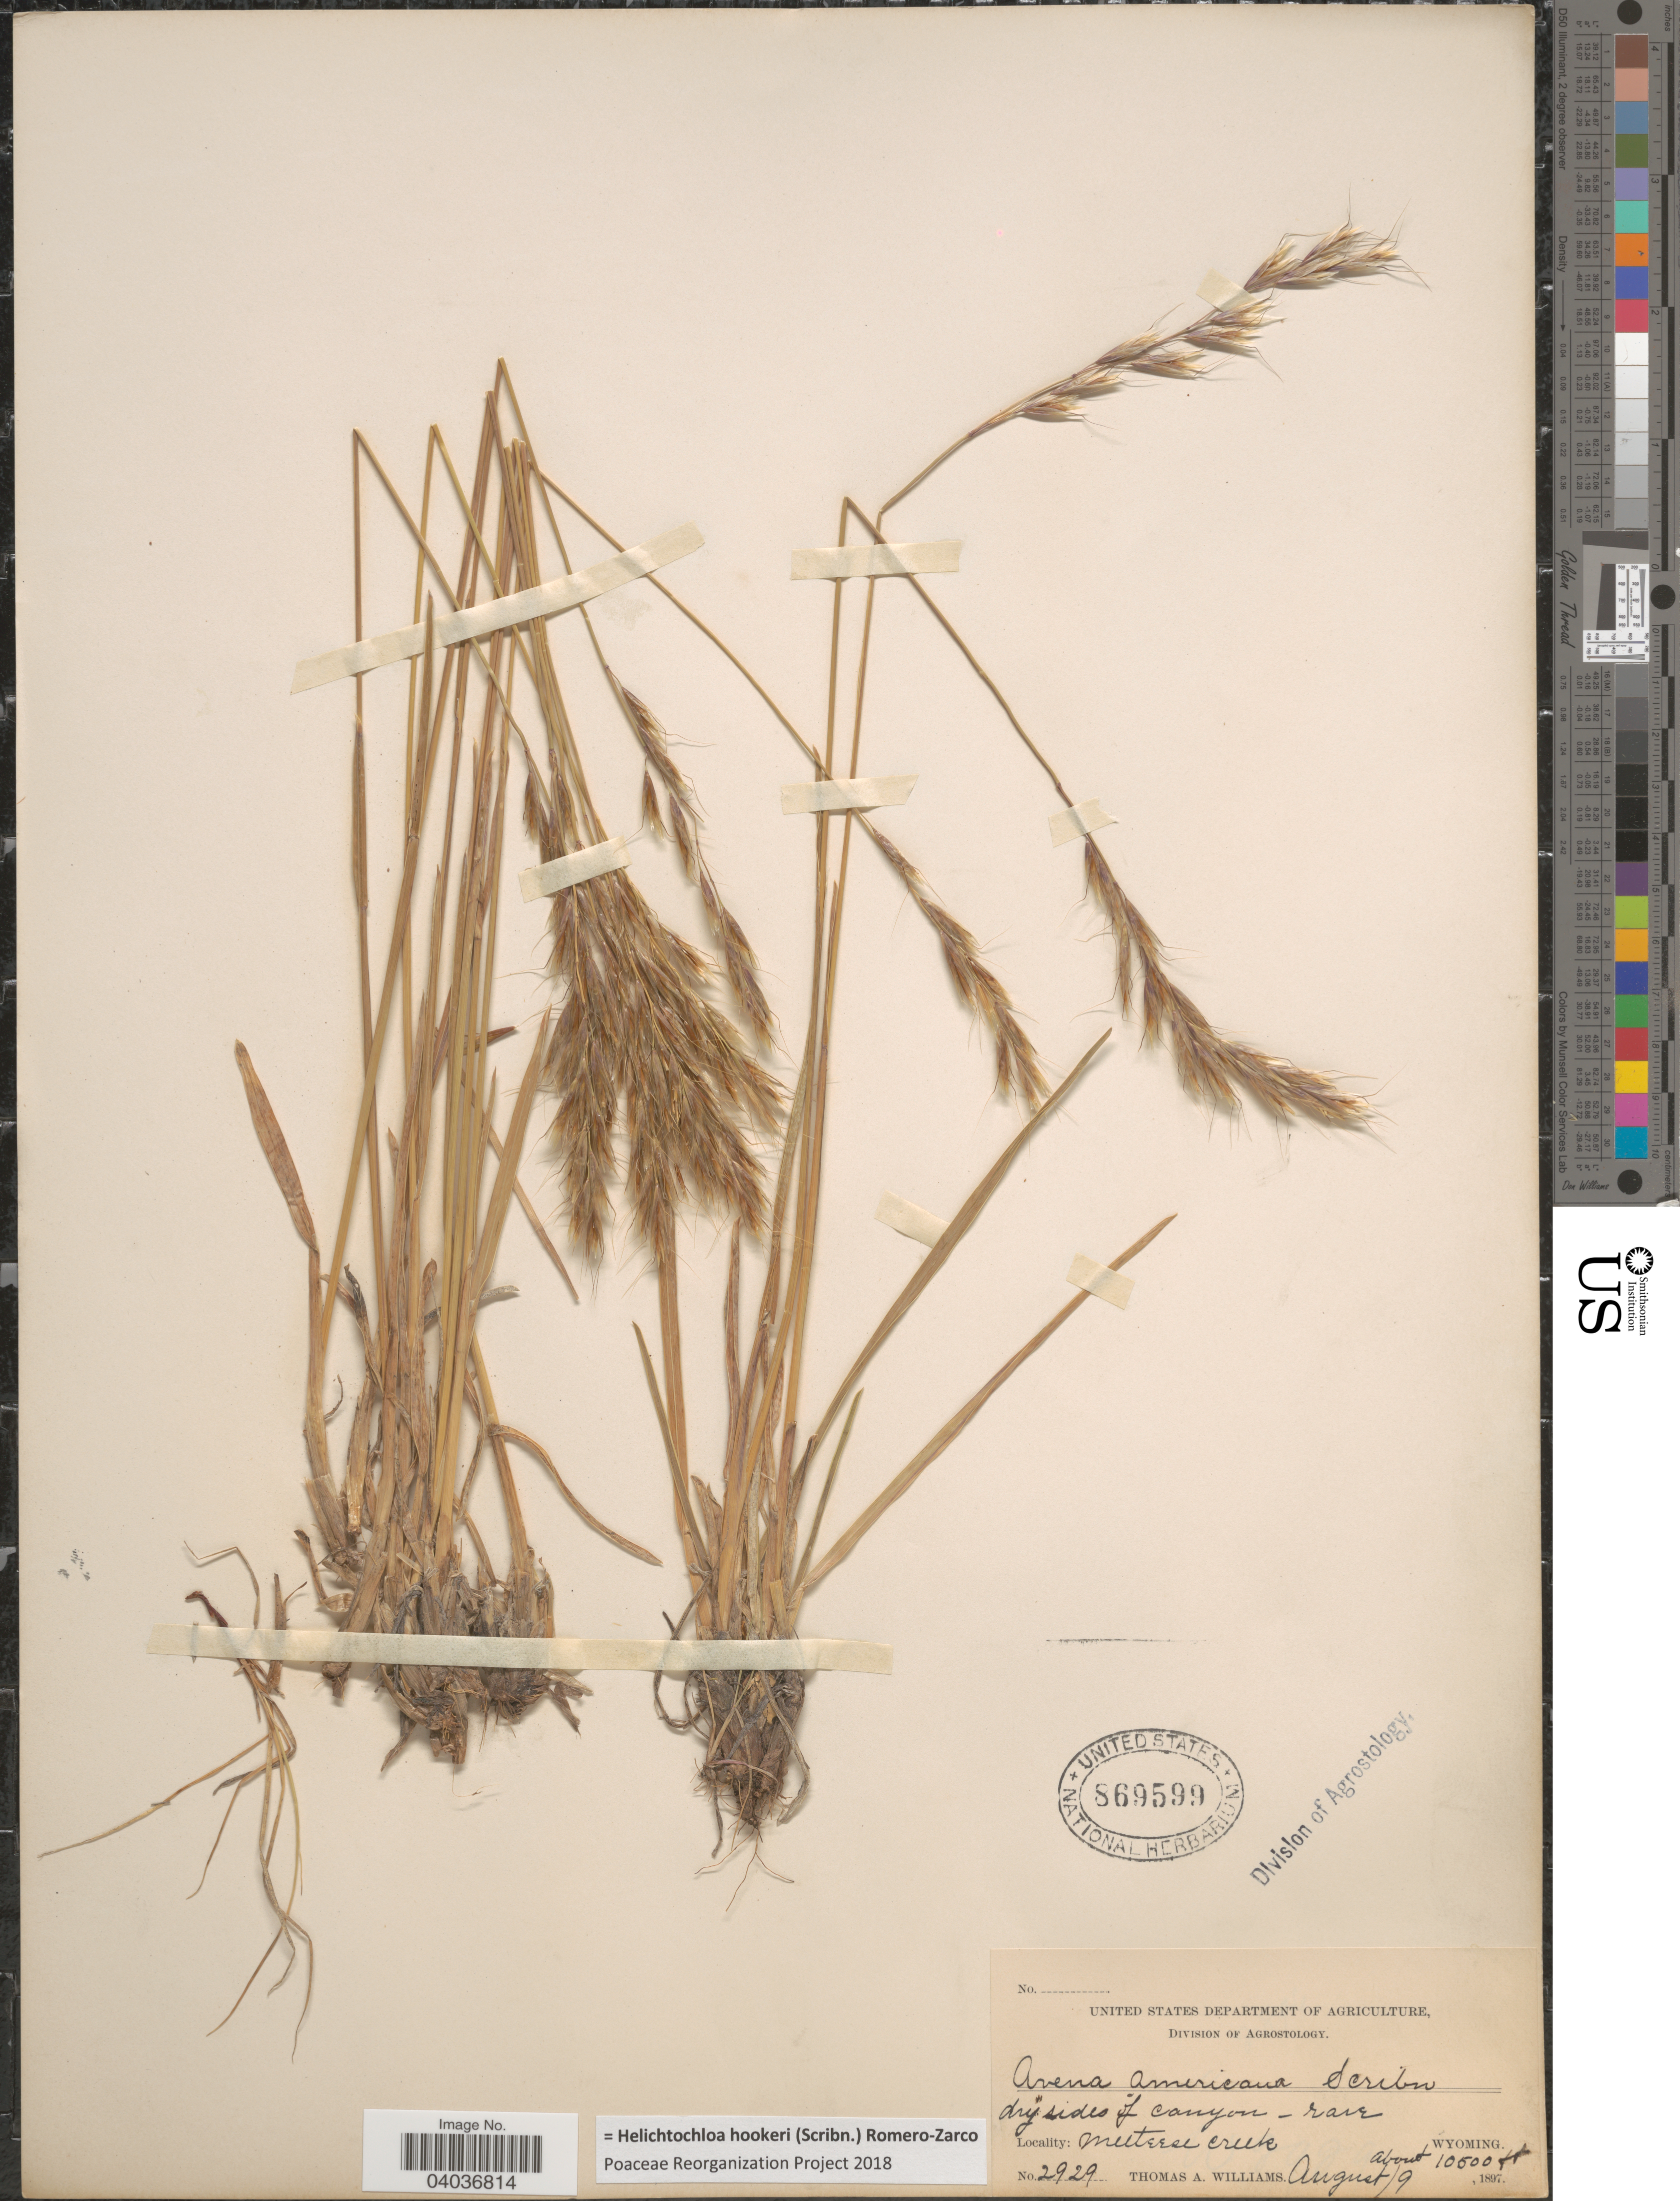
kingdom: Plantae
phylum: Tracheophyta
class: Liliopsida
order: Poales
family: Poaceae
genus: Helictochloa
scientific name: Helictochloa hookeri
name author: (Scribn.) Romero Zarco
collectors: T. A. Williams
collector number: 2929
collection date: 1897-08-09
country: United States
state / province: Wyoming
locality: Meeteetse Creek.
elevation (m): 3200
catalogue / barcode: US 869599